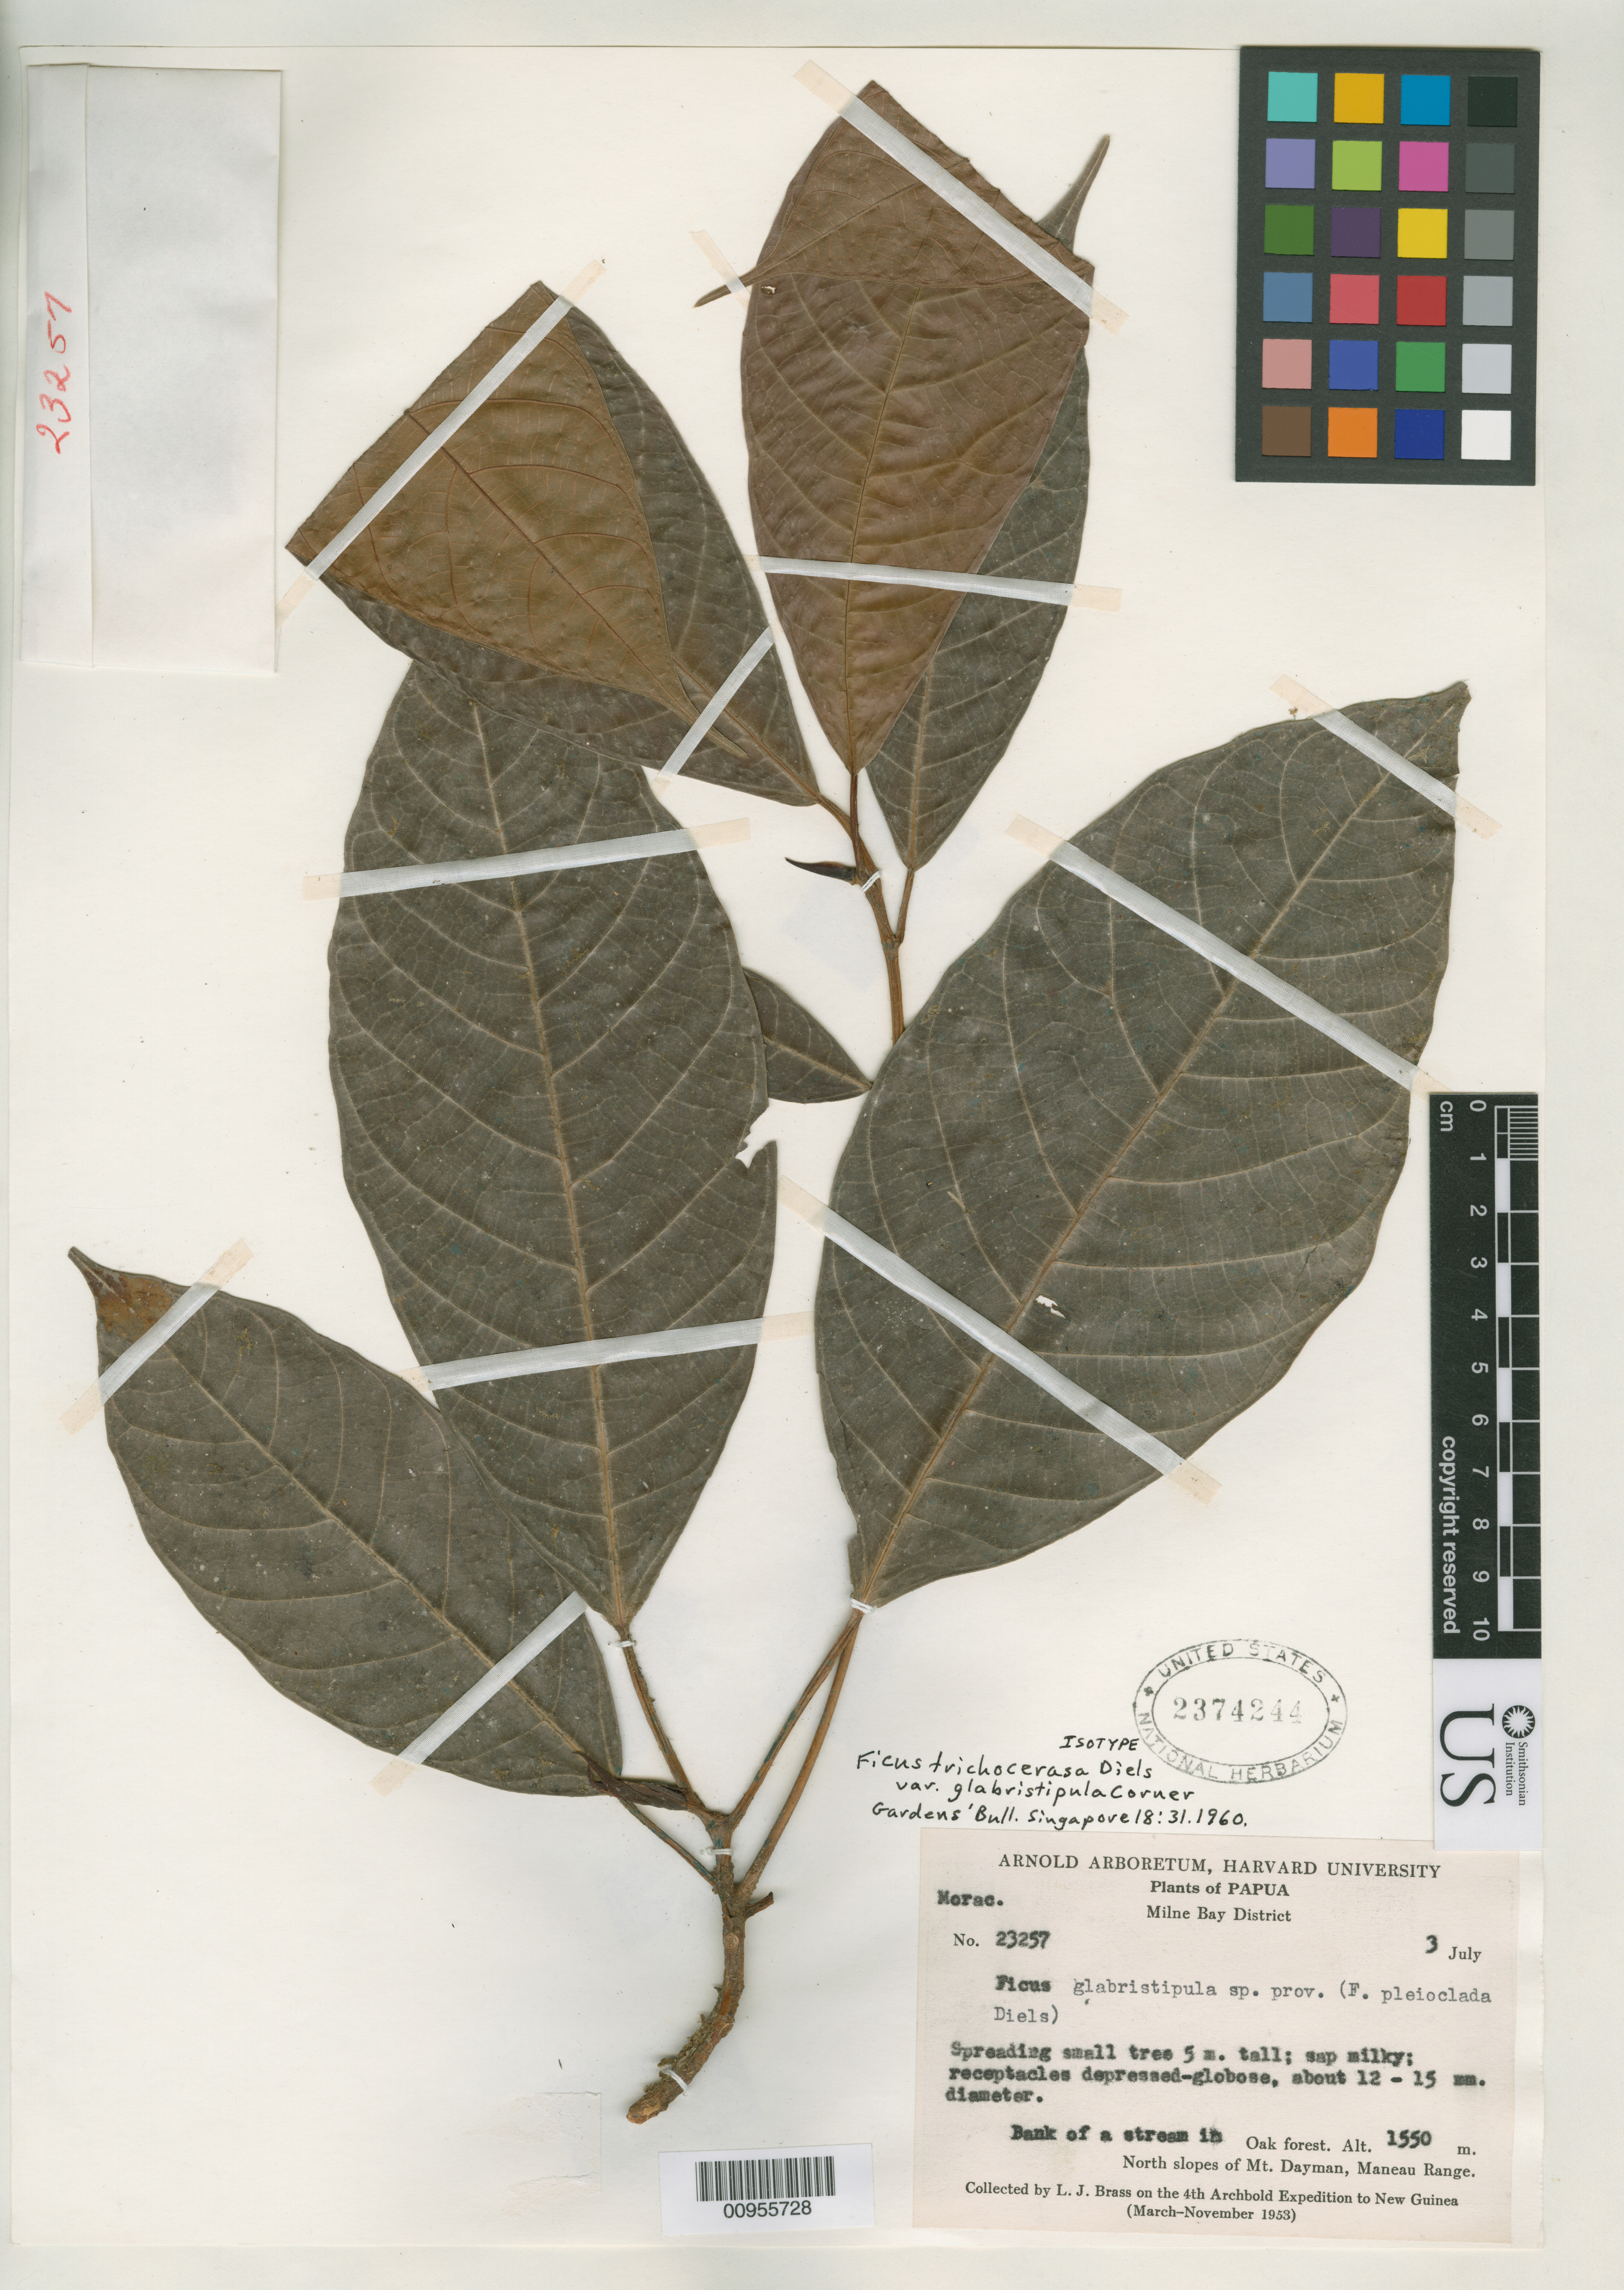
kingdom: Plantae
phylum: Tracheophyta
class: Magnoliopsida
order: Rosales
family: Moraceae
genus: Ficus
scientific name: Ficus trichocerasa var. glabristipula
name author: Corner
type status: Isotype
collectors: L. J. Brass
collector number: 23257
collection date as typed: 03 Jul 1953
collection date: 1953-07-03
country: Papua New Guinea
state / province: Milne Bay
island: New Guinea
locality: North slopes of Mt. Dayman, Maneau Range.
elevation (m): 1550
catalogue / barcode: US 2374244